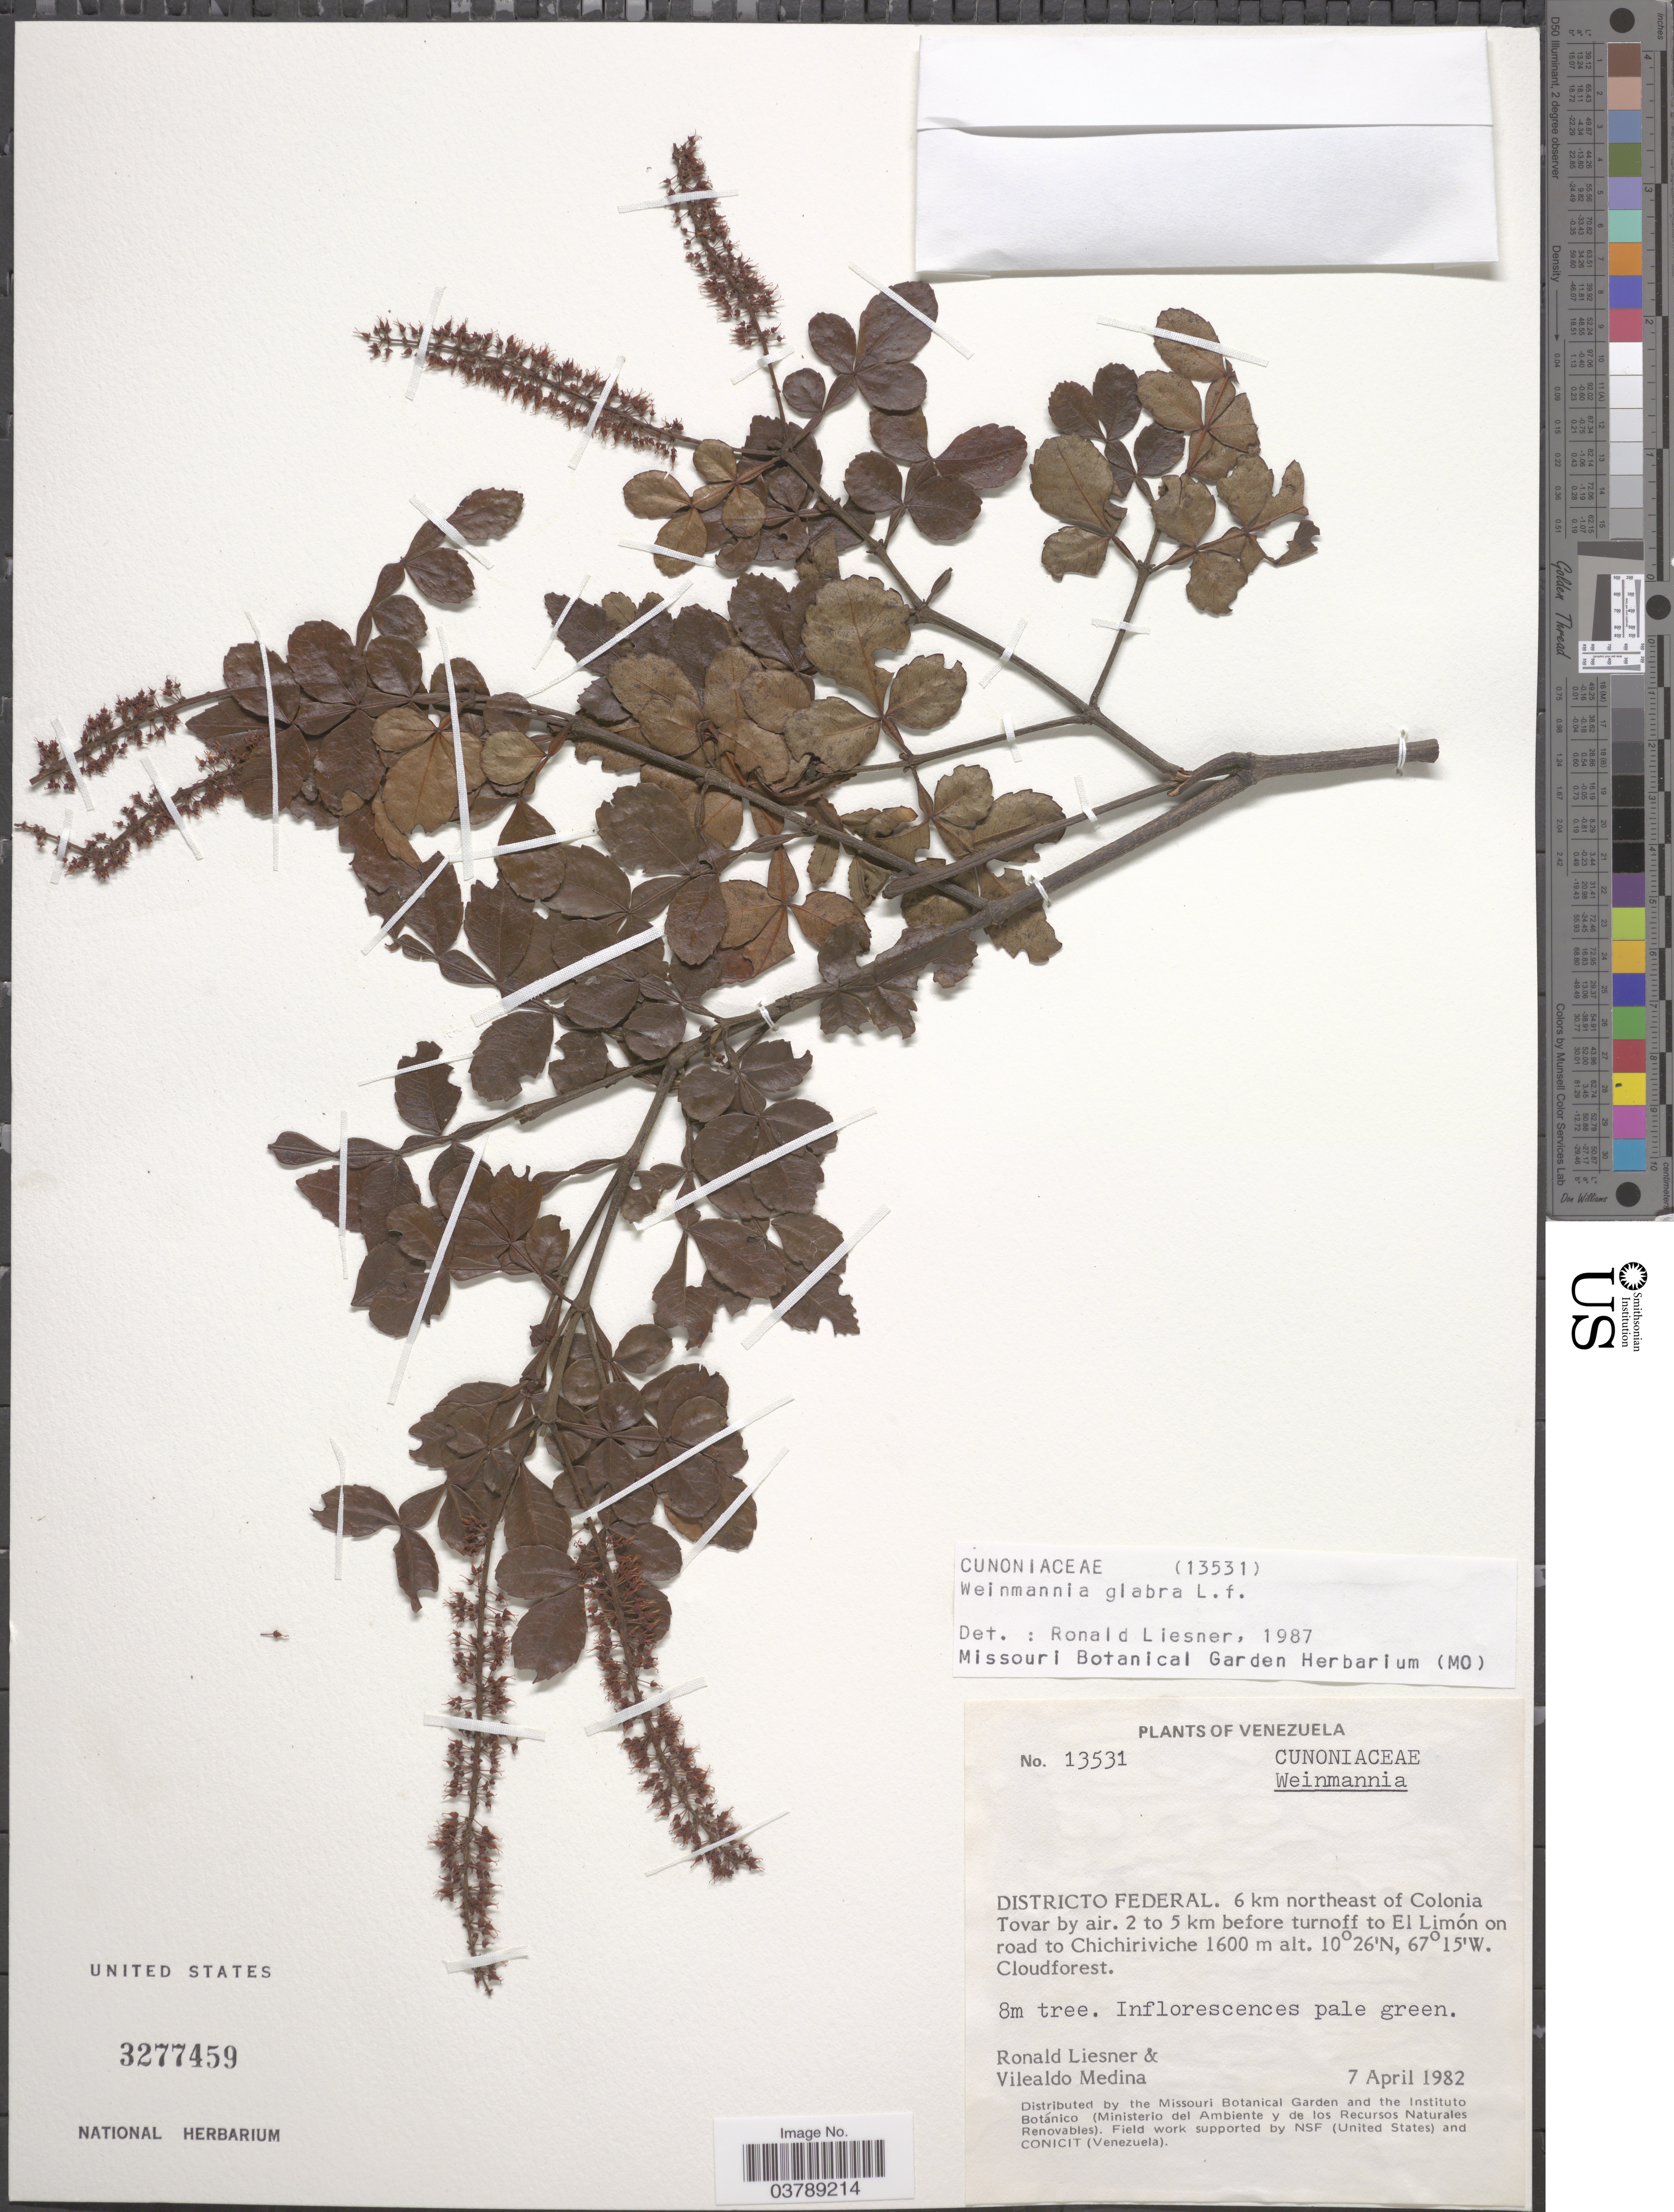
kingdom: Plantae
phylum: Tracheophyta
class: Magnoliopsida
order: Oxalidales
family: Cunoniaceae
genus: Weinmannia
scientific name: Weinmannia glabra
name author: L. f.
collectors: R. L. Liesner & V. Medina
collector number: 13531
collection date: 1982-04-07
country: Venezuela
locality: Distrito Federal. 6 km. northeast of Colonia Tovar by air. 2 to 5 kom before turnoff to El Limo'n on road to Chichiriviche.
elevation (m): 1600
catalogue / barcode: US 3277459